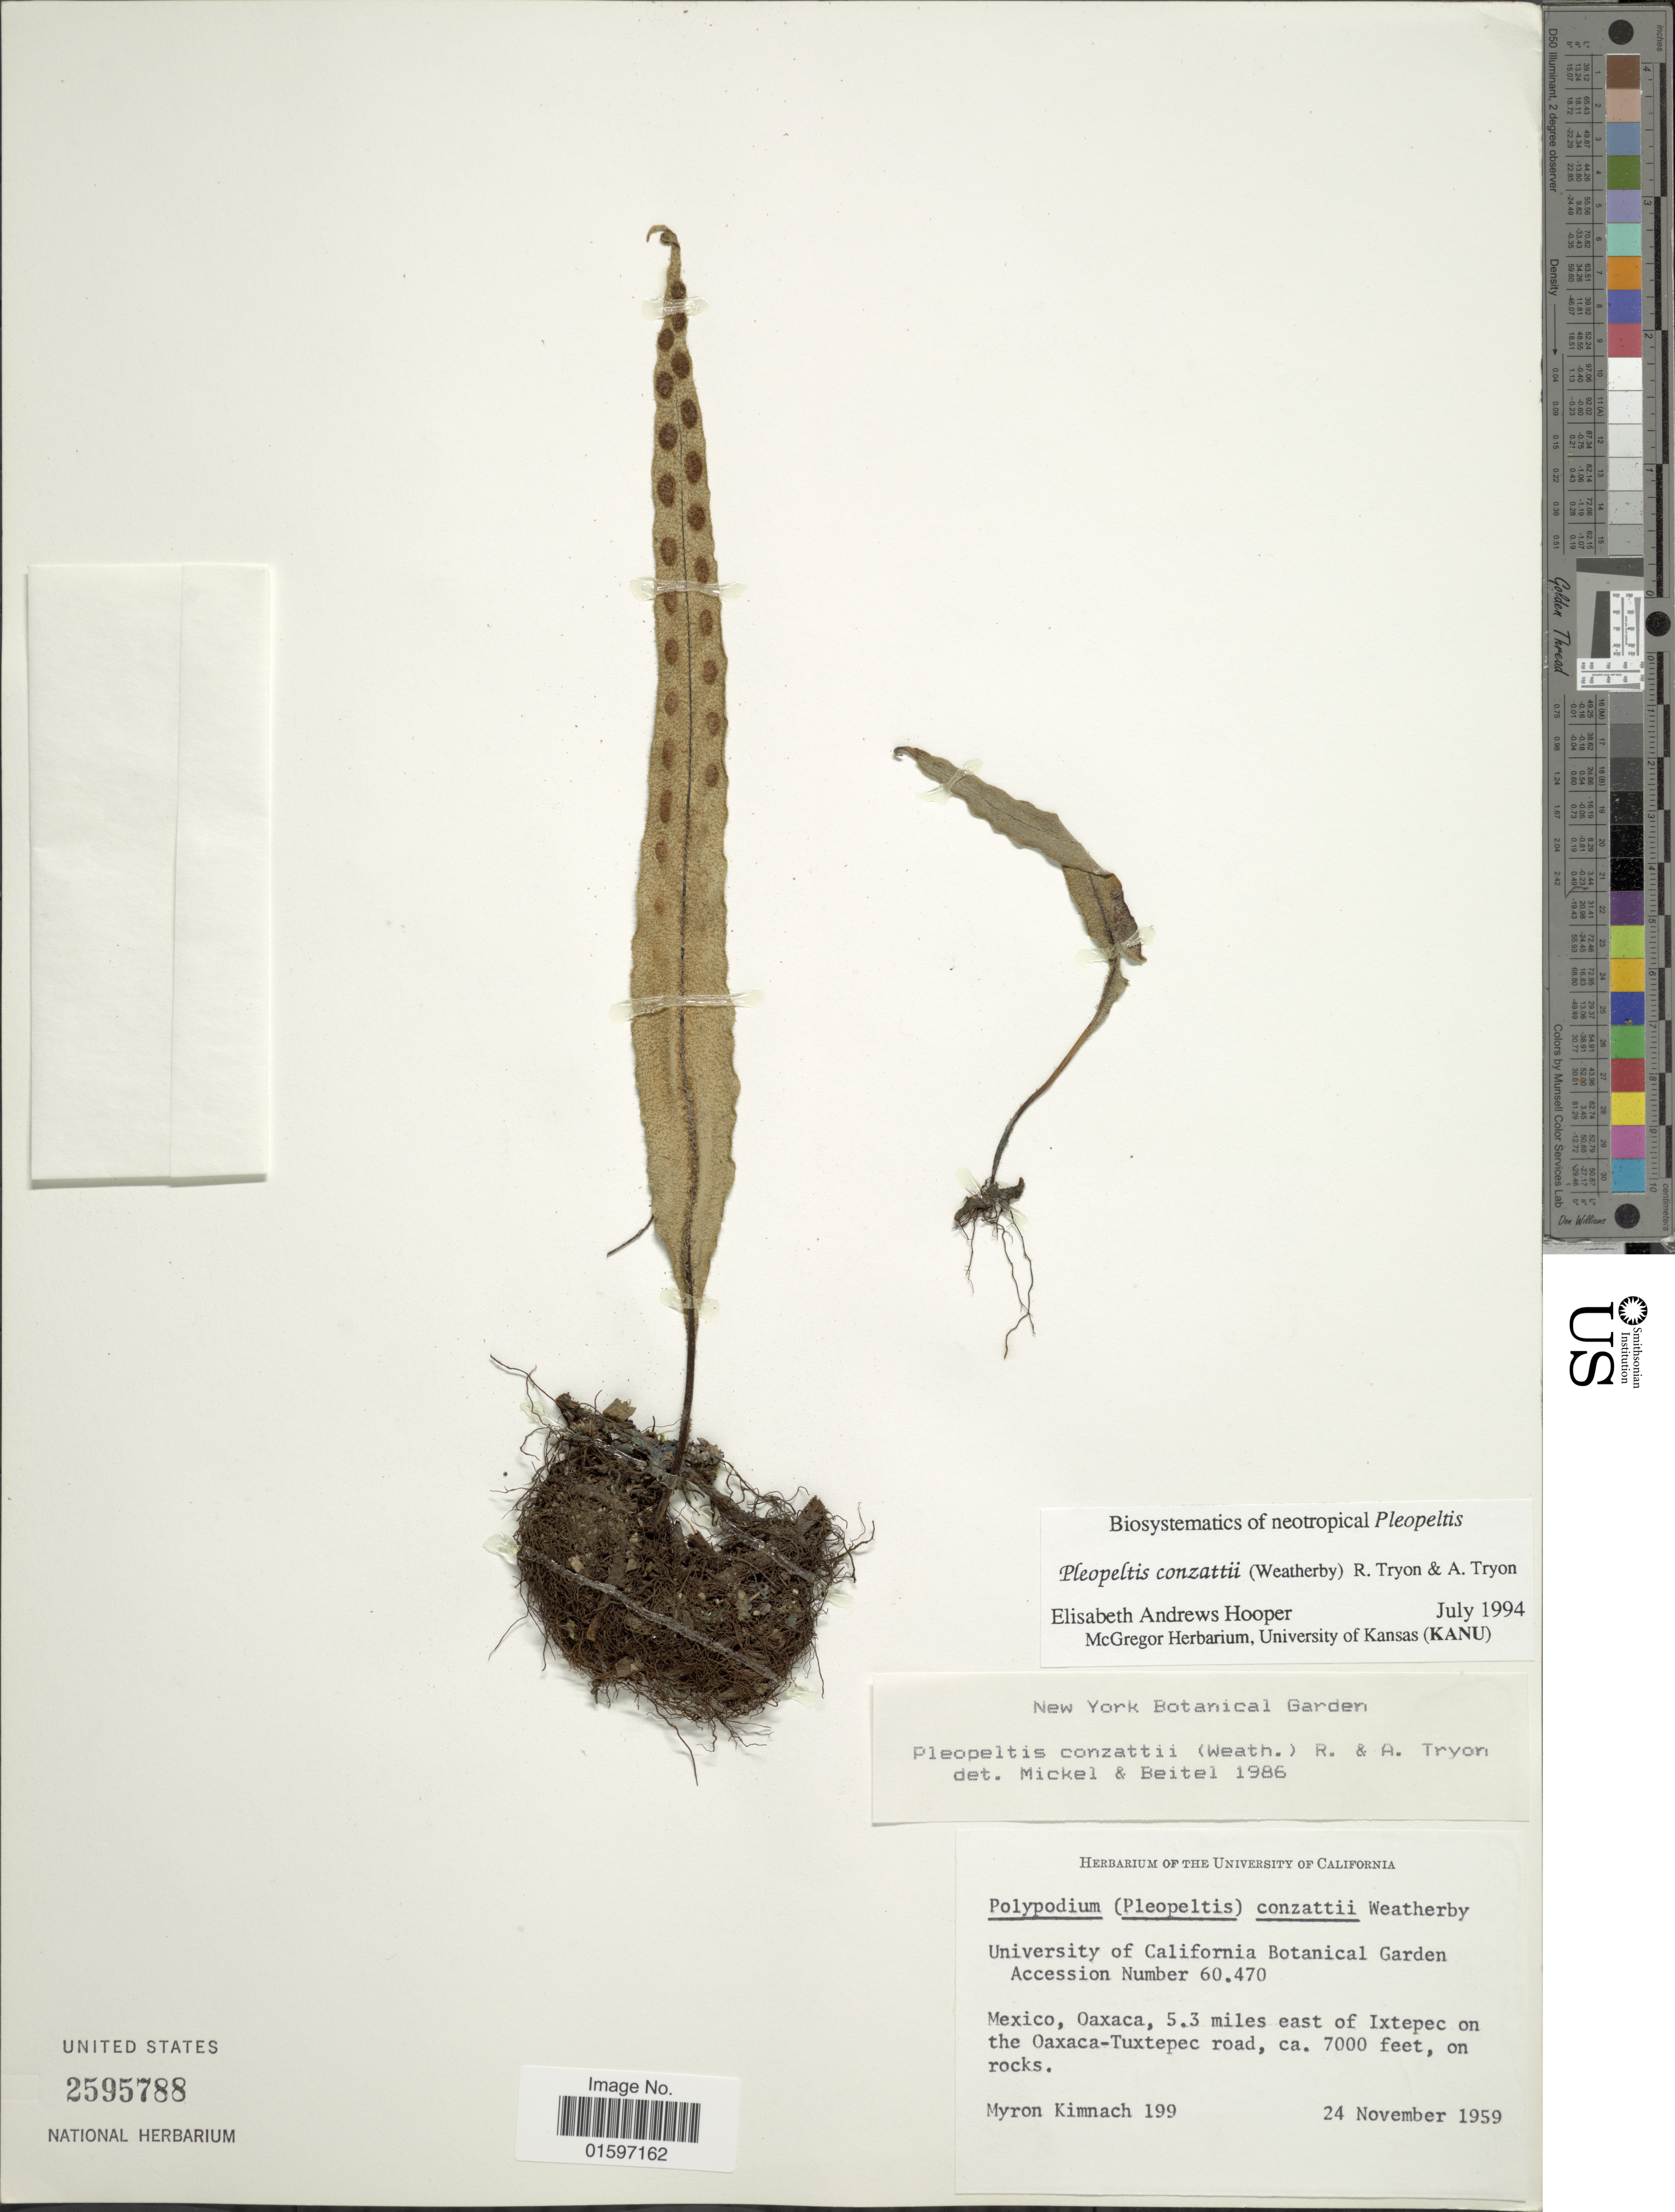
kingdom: Plantae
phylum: Tracheophyta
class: Polypodiopsida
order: Polypodiales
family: Polypodiaceae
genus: Pleopeltis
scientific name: Pleopeltis conzattii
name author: (Weath.) R.M. Tryon & A.F. Tryon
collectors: M. W. Kimnach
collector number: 199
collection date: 1959-11-24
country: Mexico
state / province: Oaxaca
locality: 5.3 miles east of Ixtepec on the Oaxaca-Tuxtepec road, on rocks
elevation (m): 2134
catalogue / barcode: US 2595788